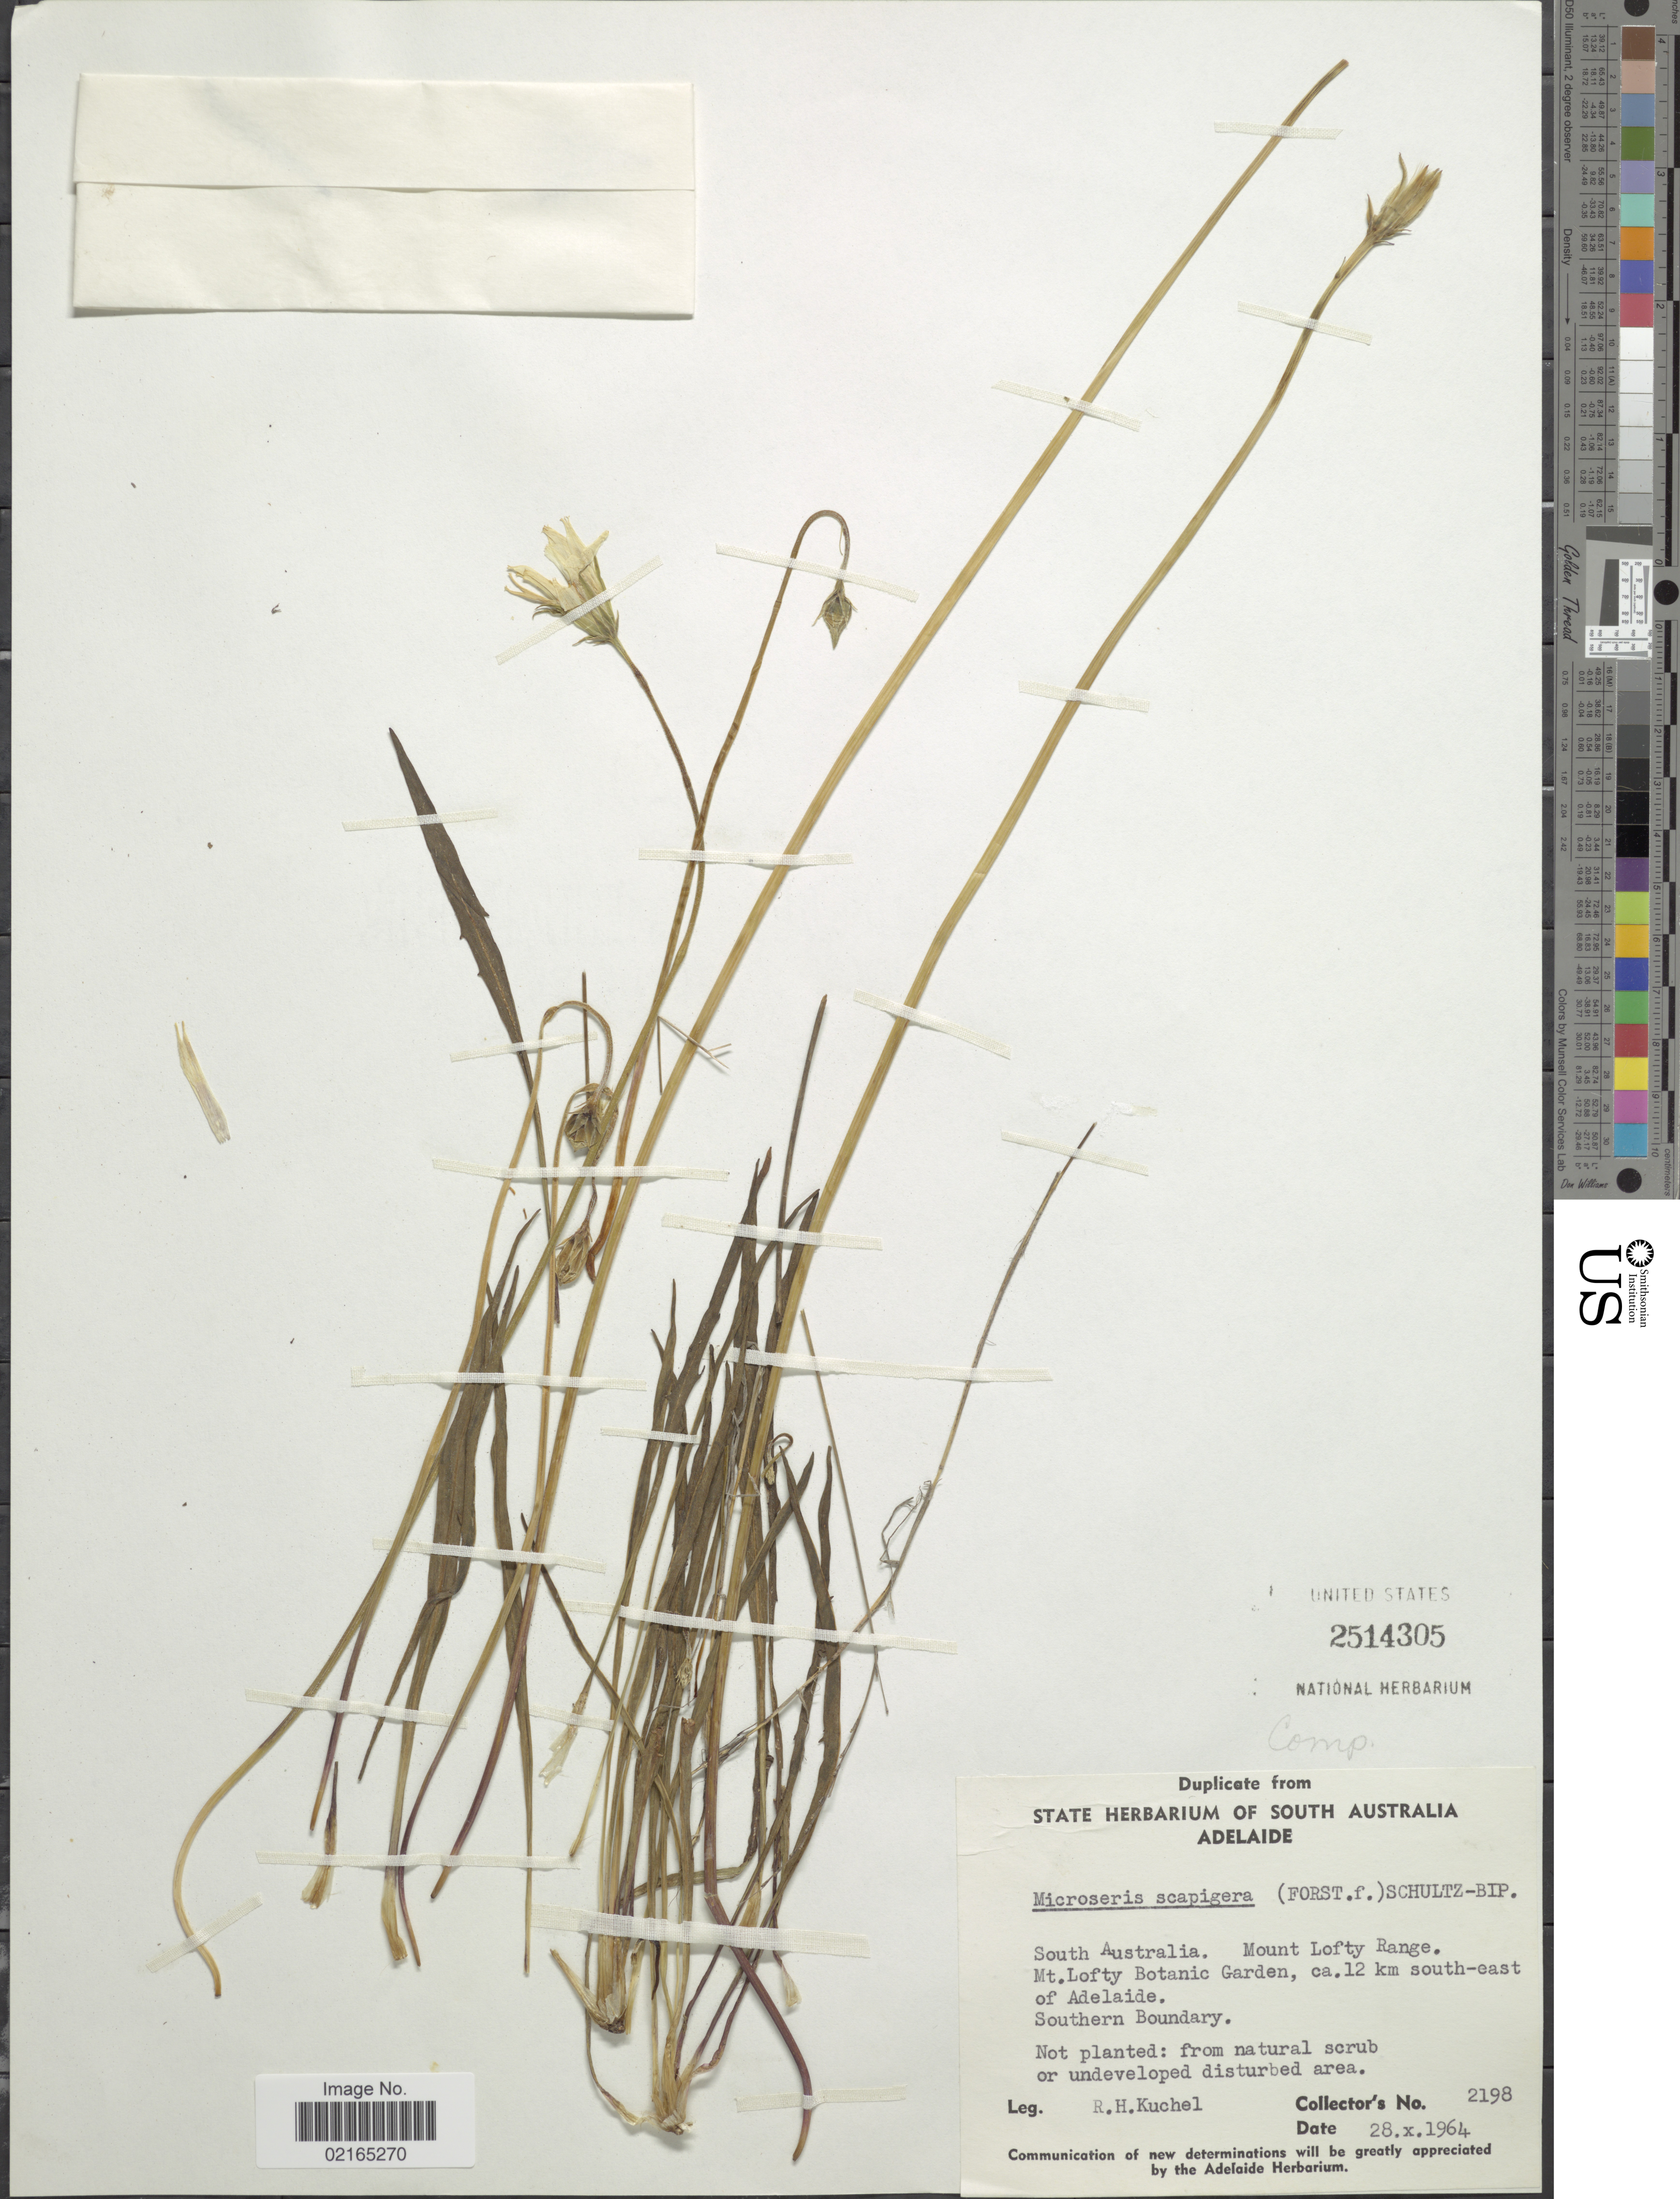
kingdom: Plantae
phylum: Tracheophyta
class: Magnoliopsida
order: Asterales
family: Asteraceae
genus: Microseris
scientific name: Microseris scapigera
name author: (Sol. ex A. Cunn.) Sch. Bip.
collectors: R. Kuchel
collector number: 2198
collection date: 1964-10-28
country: Australia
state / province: South Australia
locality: Mount Lofty range, Mt. Lofty Botanic Garden, ca. 12 km south-east of Adelaide, Southern Boundary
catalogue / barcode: US 2514305